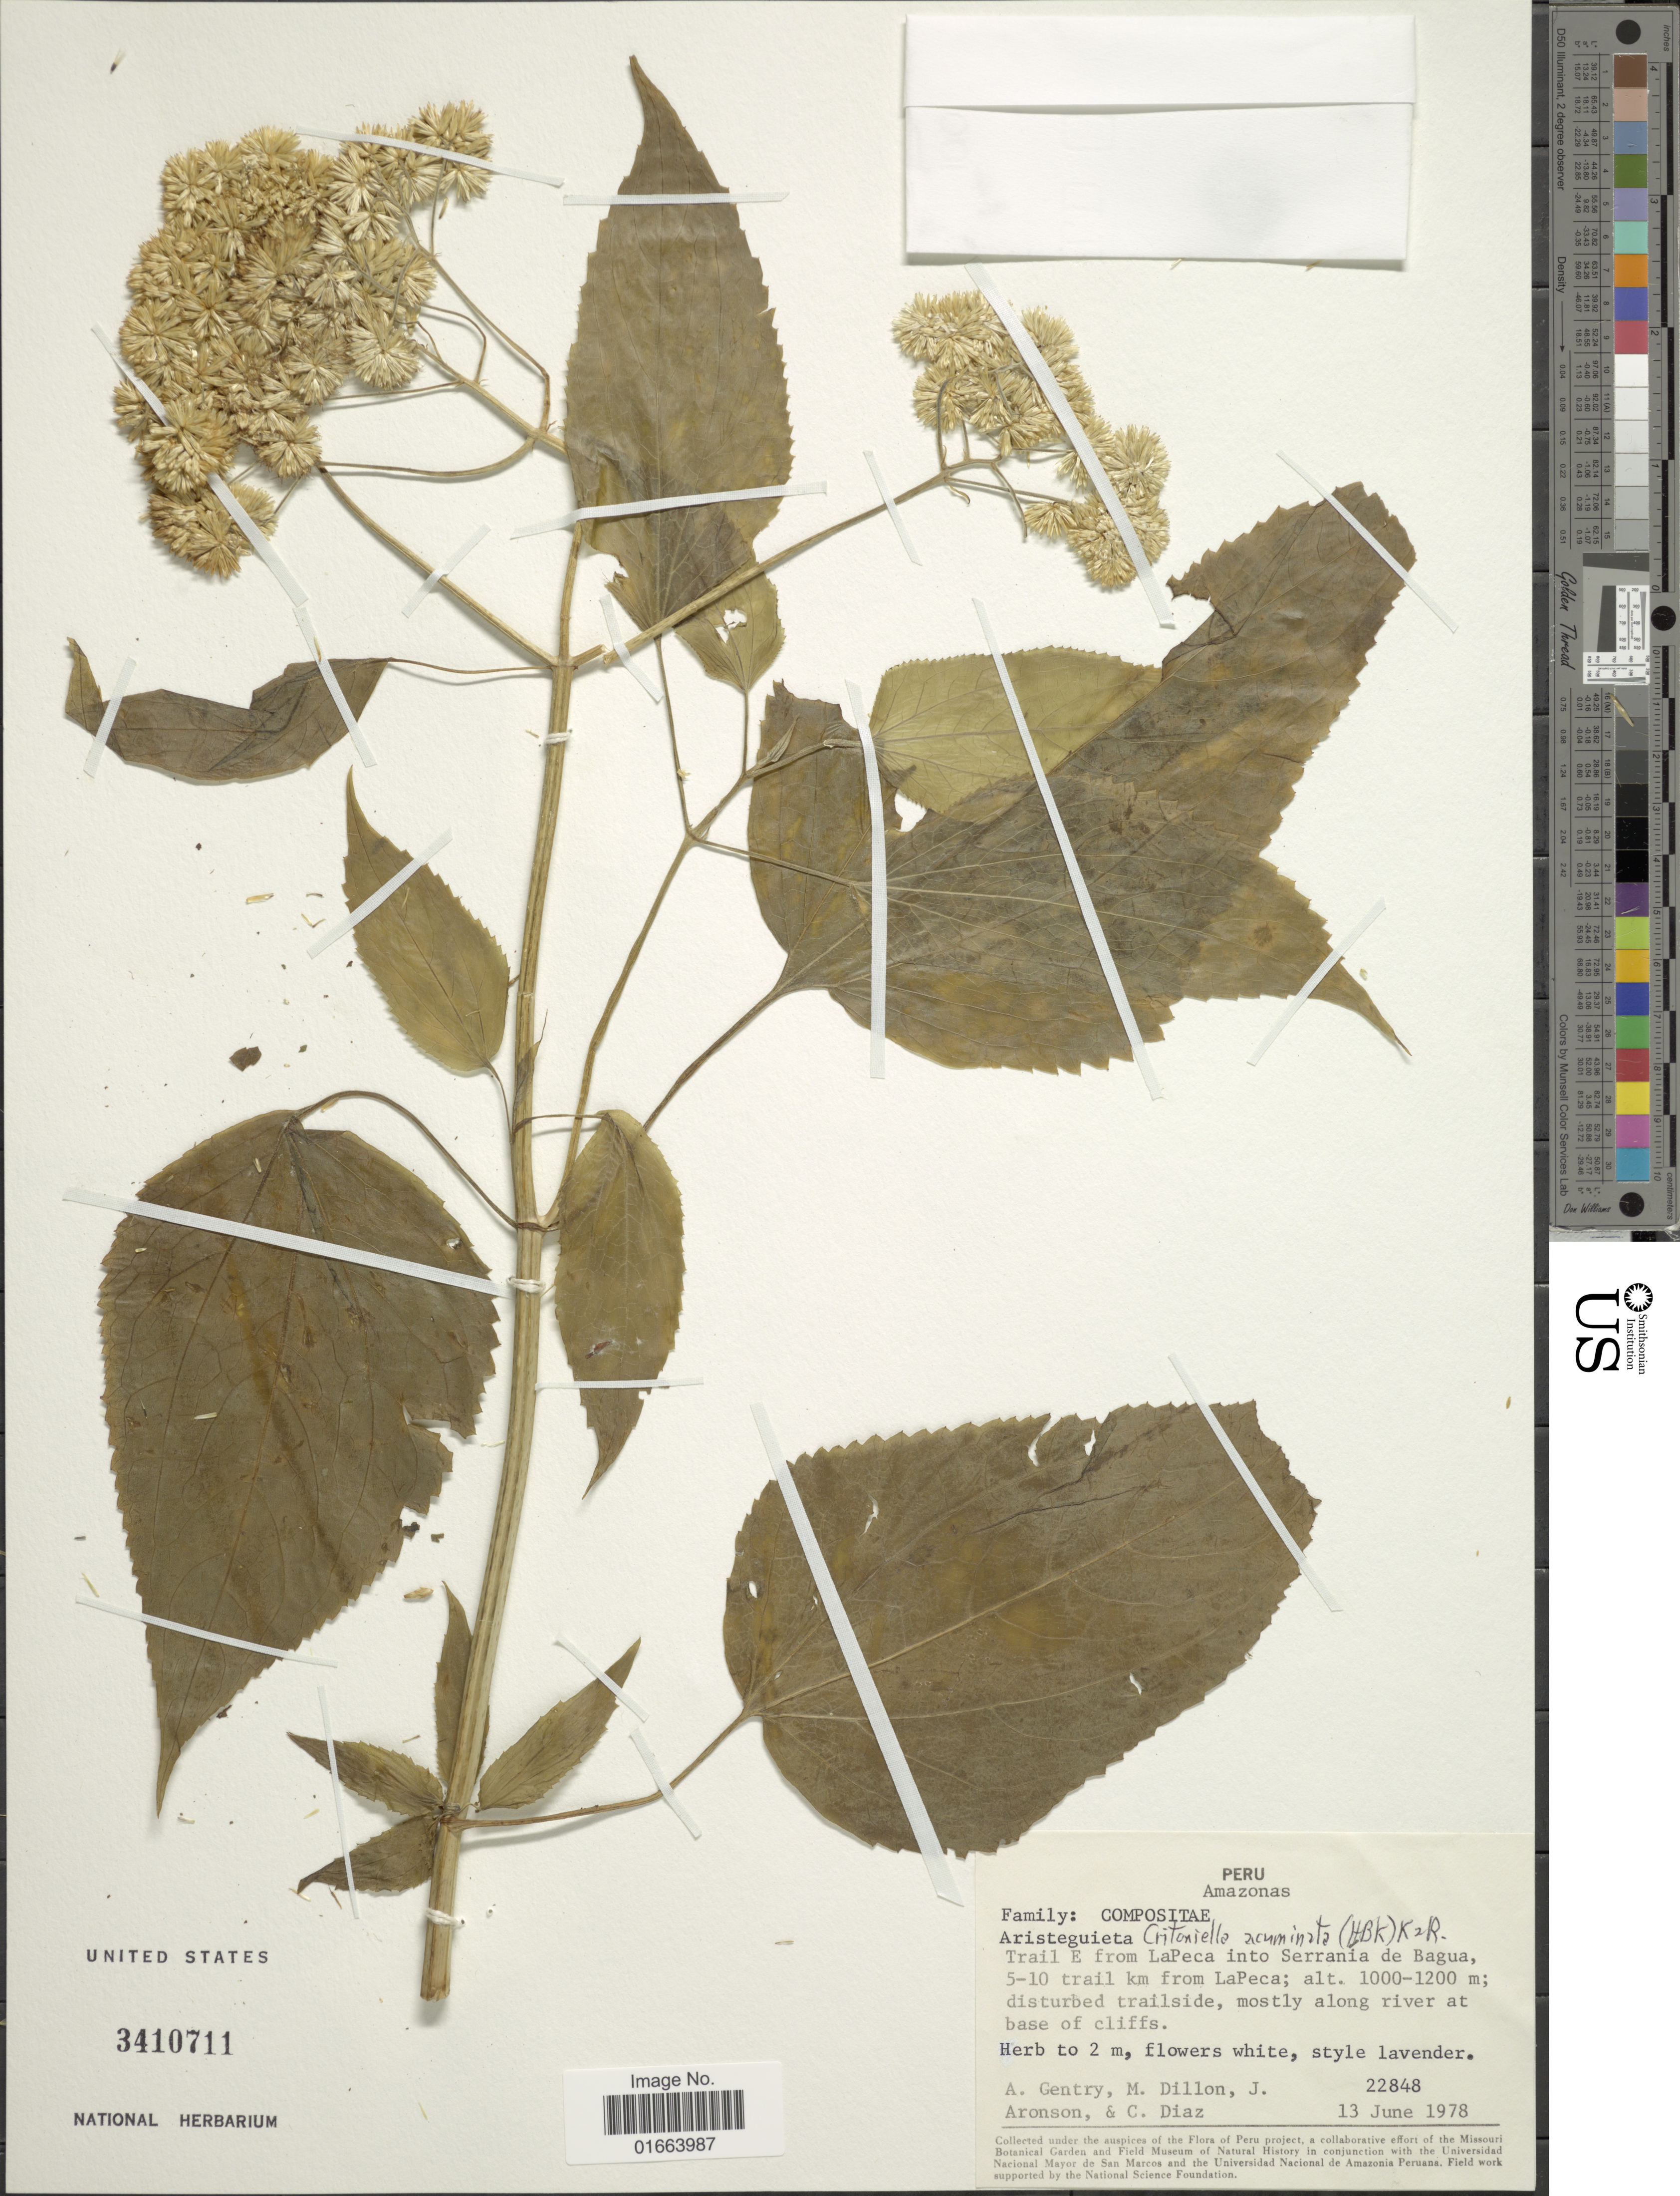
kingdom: Plantae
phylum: Tracheophyta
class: Magnoliopsida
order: Asterales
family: Asteraceae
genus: Critoniella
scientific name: Critoniella acuminata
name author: (Kunth) R.M. King & H. Rob.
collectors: A. H. Gentry, M. O. Dillon, J. Aronson & C. Díaz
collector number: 2848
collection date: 1978-06-13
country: Peru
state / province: Amazonas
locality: Trail E from LaPeca into Serrania de bagua, 5-10 trail km from LaPeca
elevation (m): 1000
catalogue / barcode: US 3410711